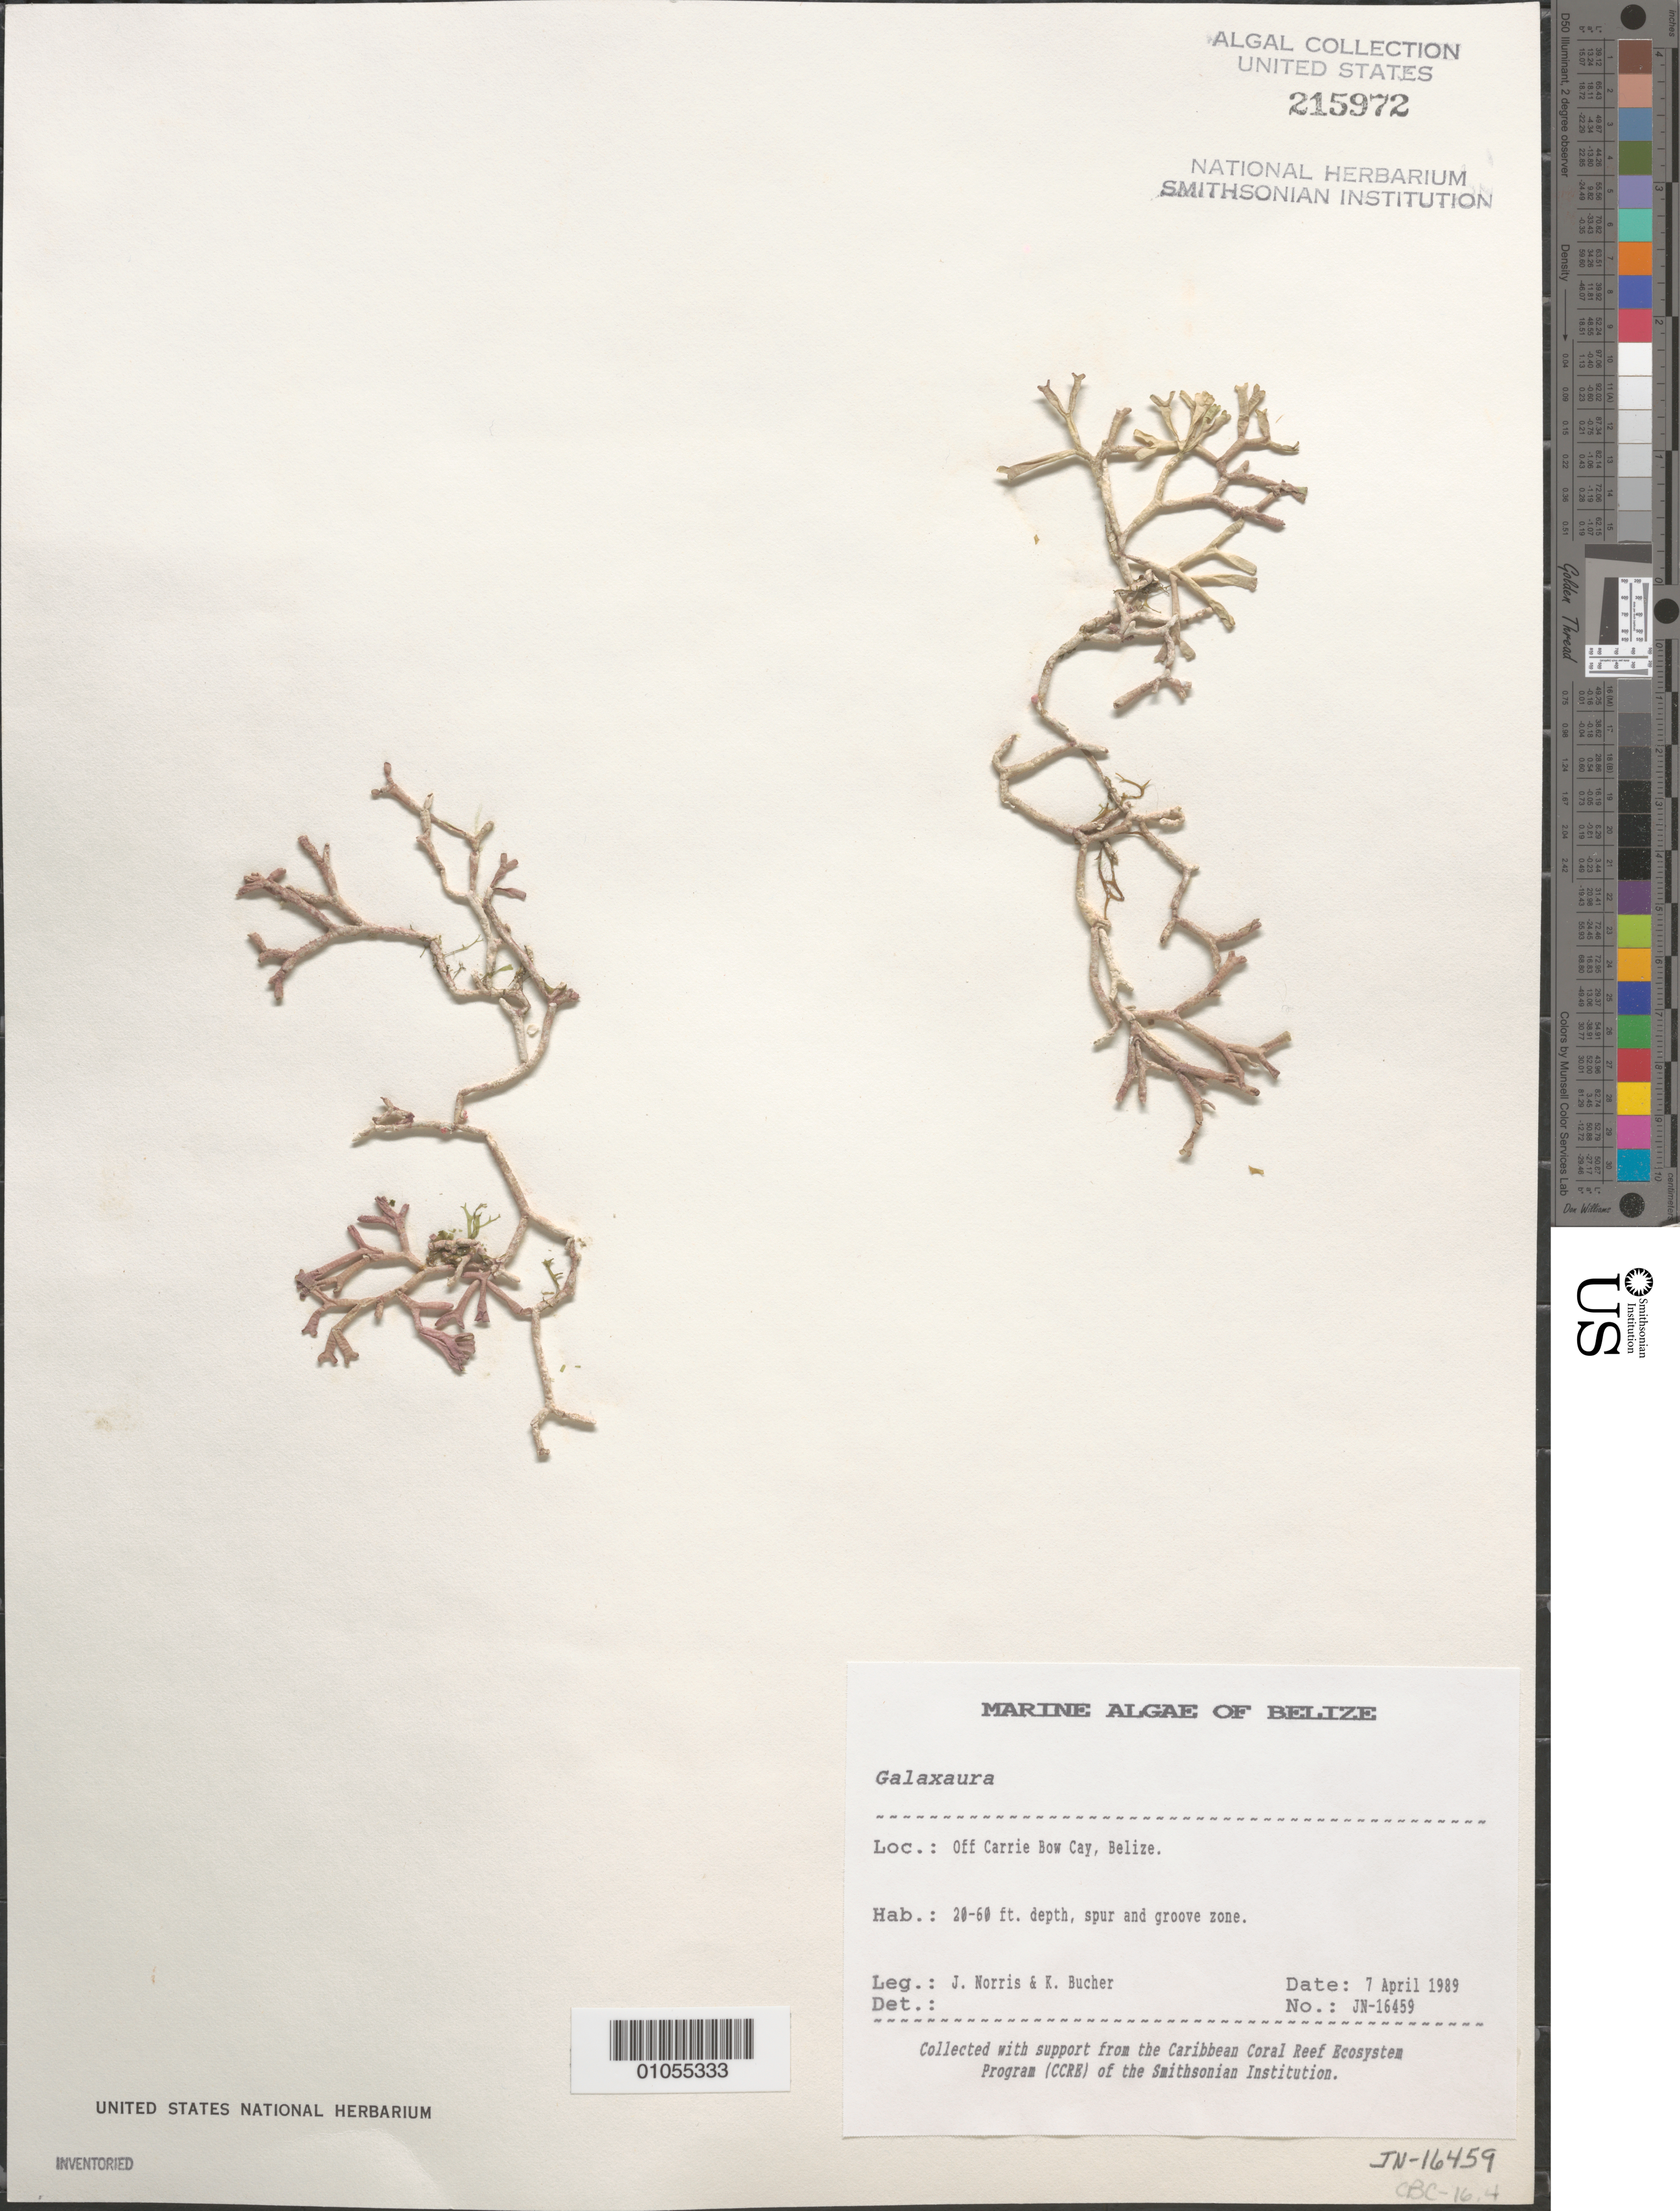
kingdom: Plantae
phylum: Rhodophyta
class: Florideophyceae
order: Nemaliales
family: Galaxauraceae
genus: Galaxaura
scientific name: Galaxaura sp.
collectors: J. N. Norris & K. E. Bucher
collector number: JN-16459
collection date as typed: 07 Apr 1989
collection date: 1989-04-07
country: Belize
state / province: Stann Creek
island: Carrie Bow Cay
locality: Off Carrie Bow Cay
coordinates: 16 48'N, 88 05'W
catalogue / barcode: US 215972